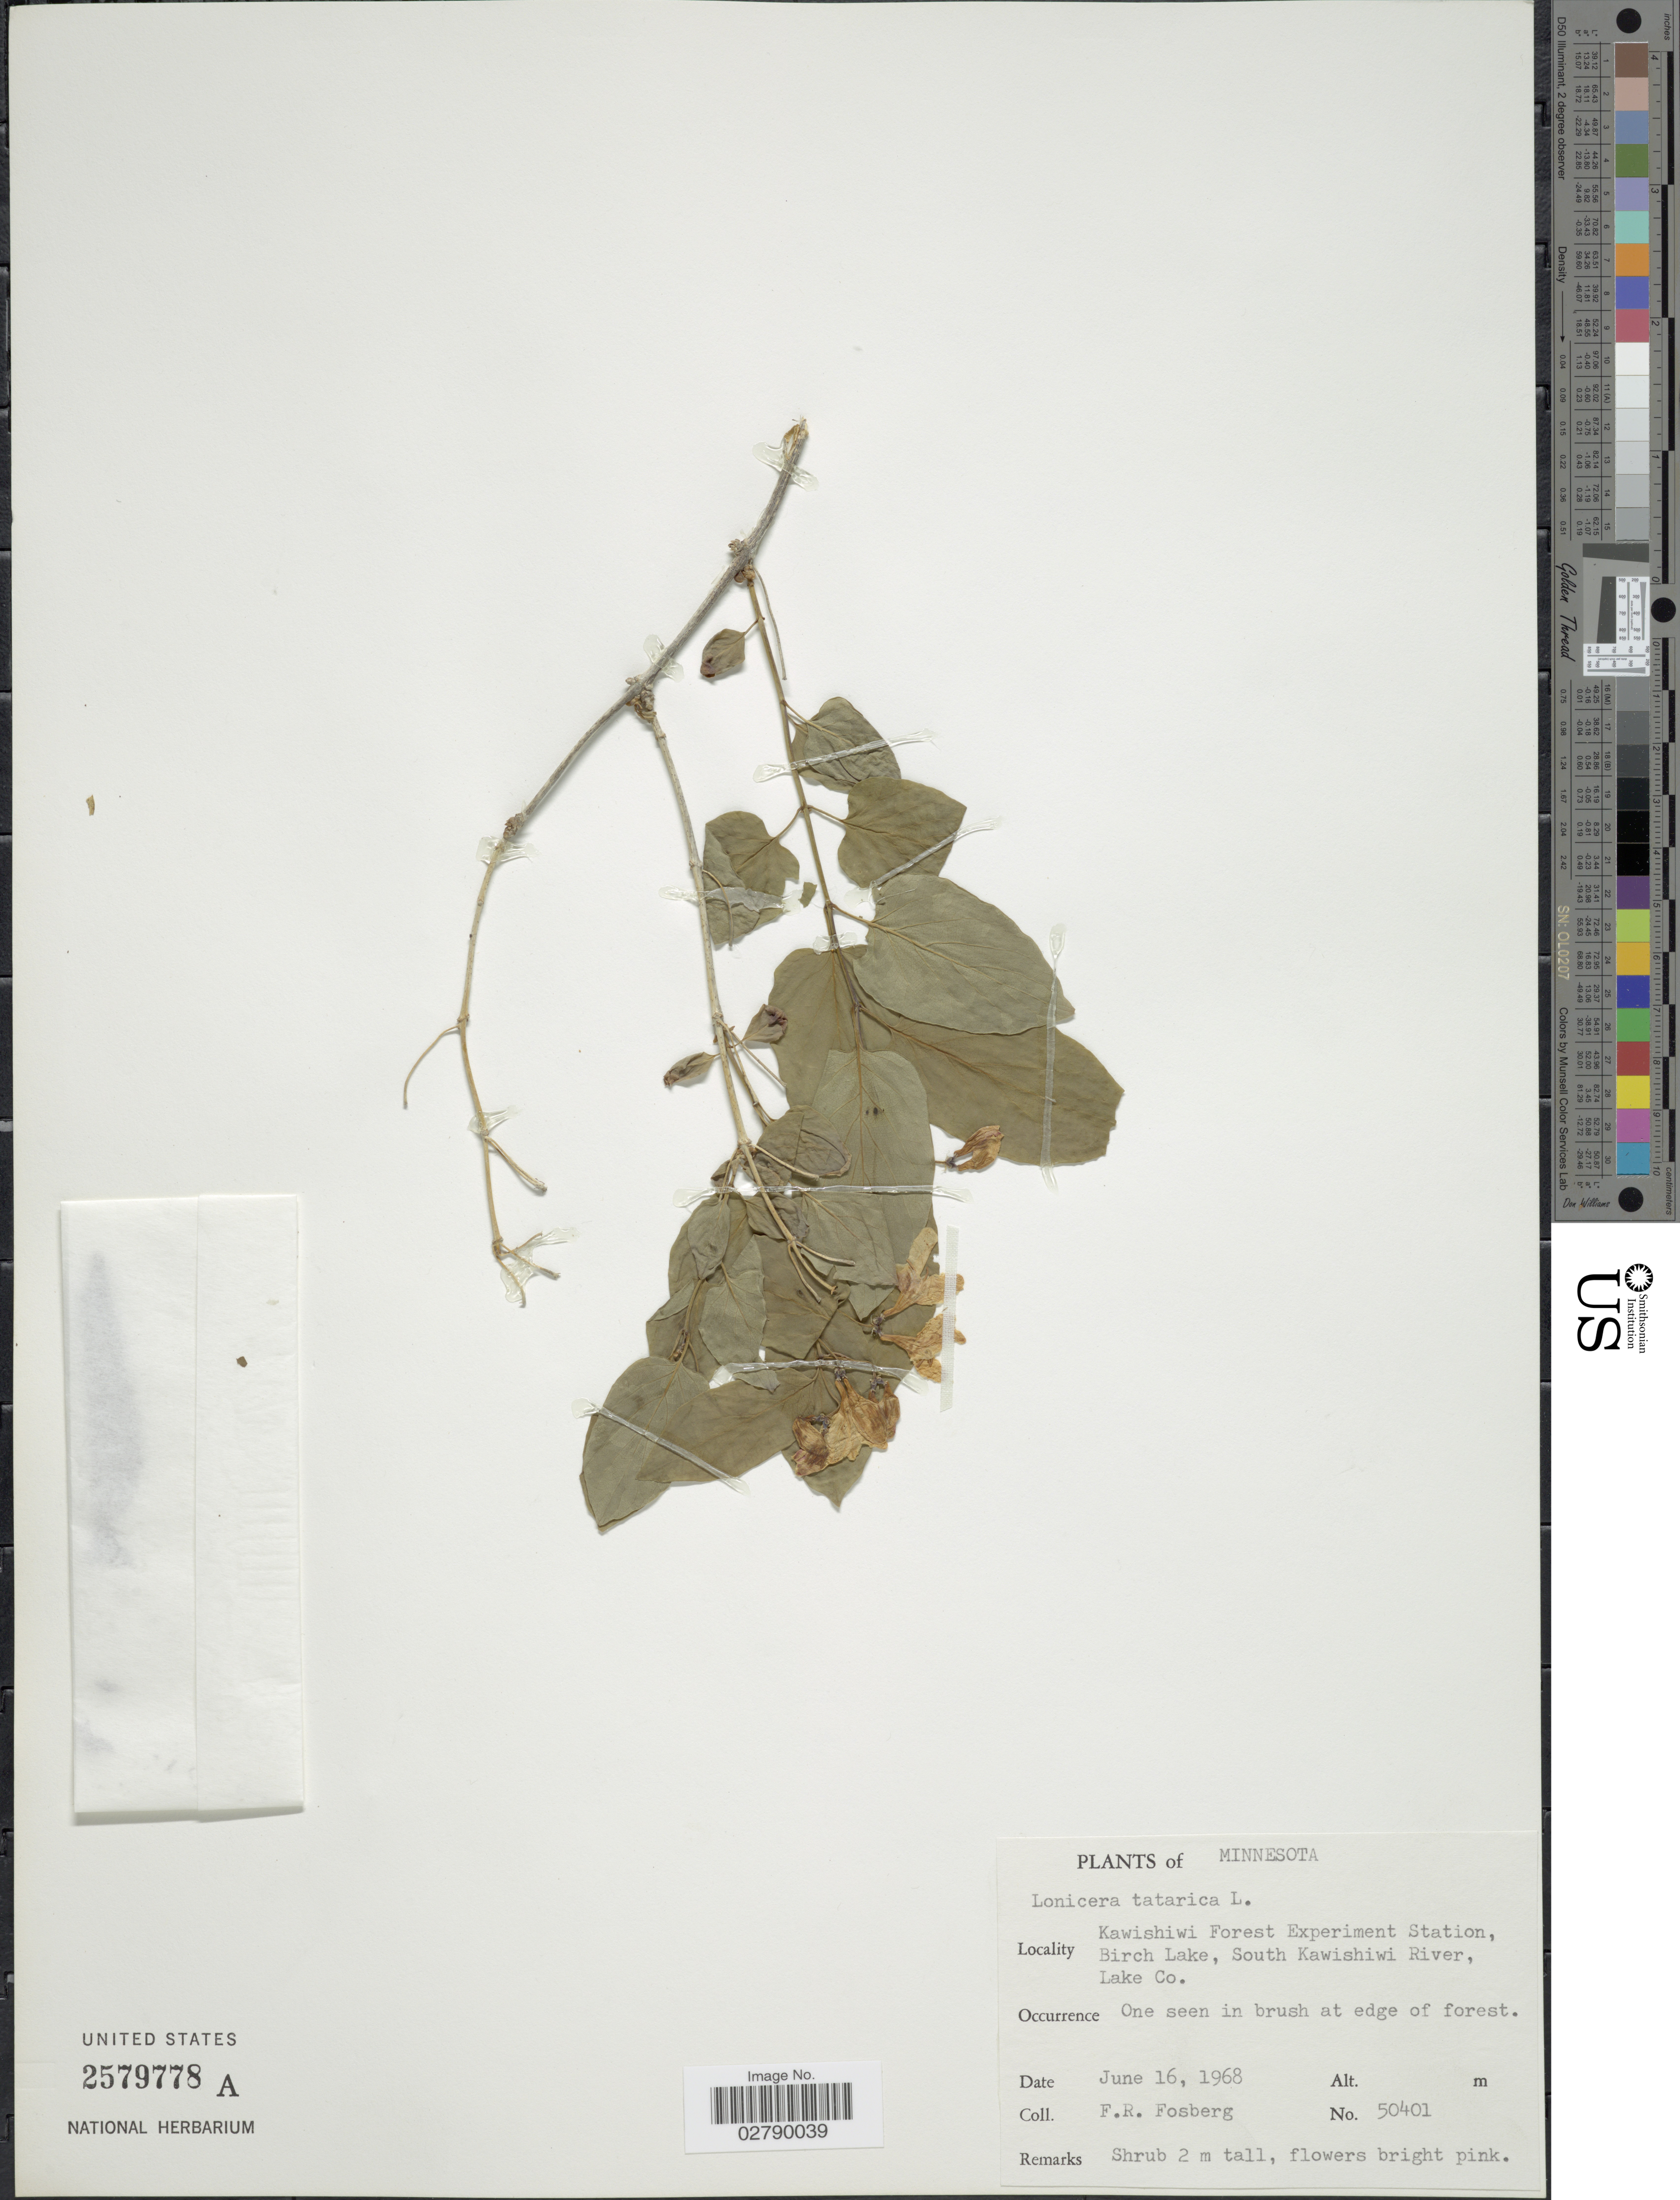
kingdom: Plantae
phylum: Tracheophyta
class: Magnoliopsida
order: Dipsacales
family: Caprifoliaceae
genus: Lonicera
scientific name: Lonicera tatarica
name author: L.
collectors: F. R. Fosberg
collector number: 50401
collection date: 1968-06-16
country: United States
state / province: Minnesota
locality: Kawishiwi Forest Experiment Station, Birch Lake, South Kawishiwi River, Lake Co.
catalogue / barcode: US 2579778A